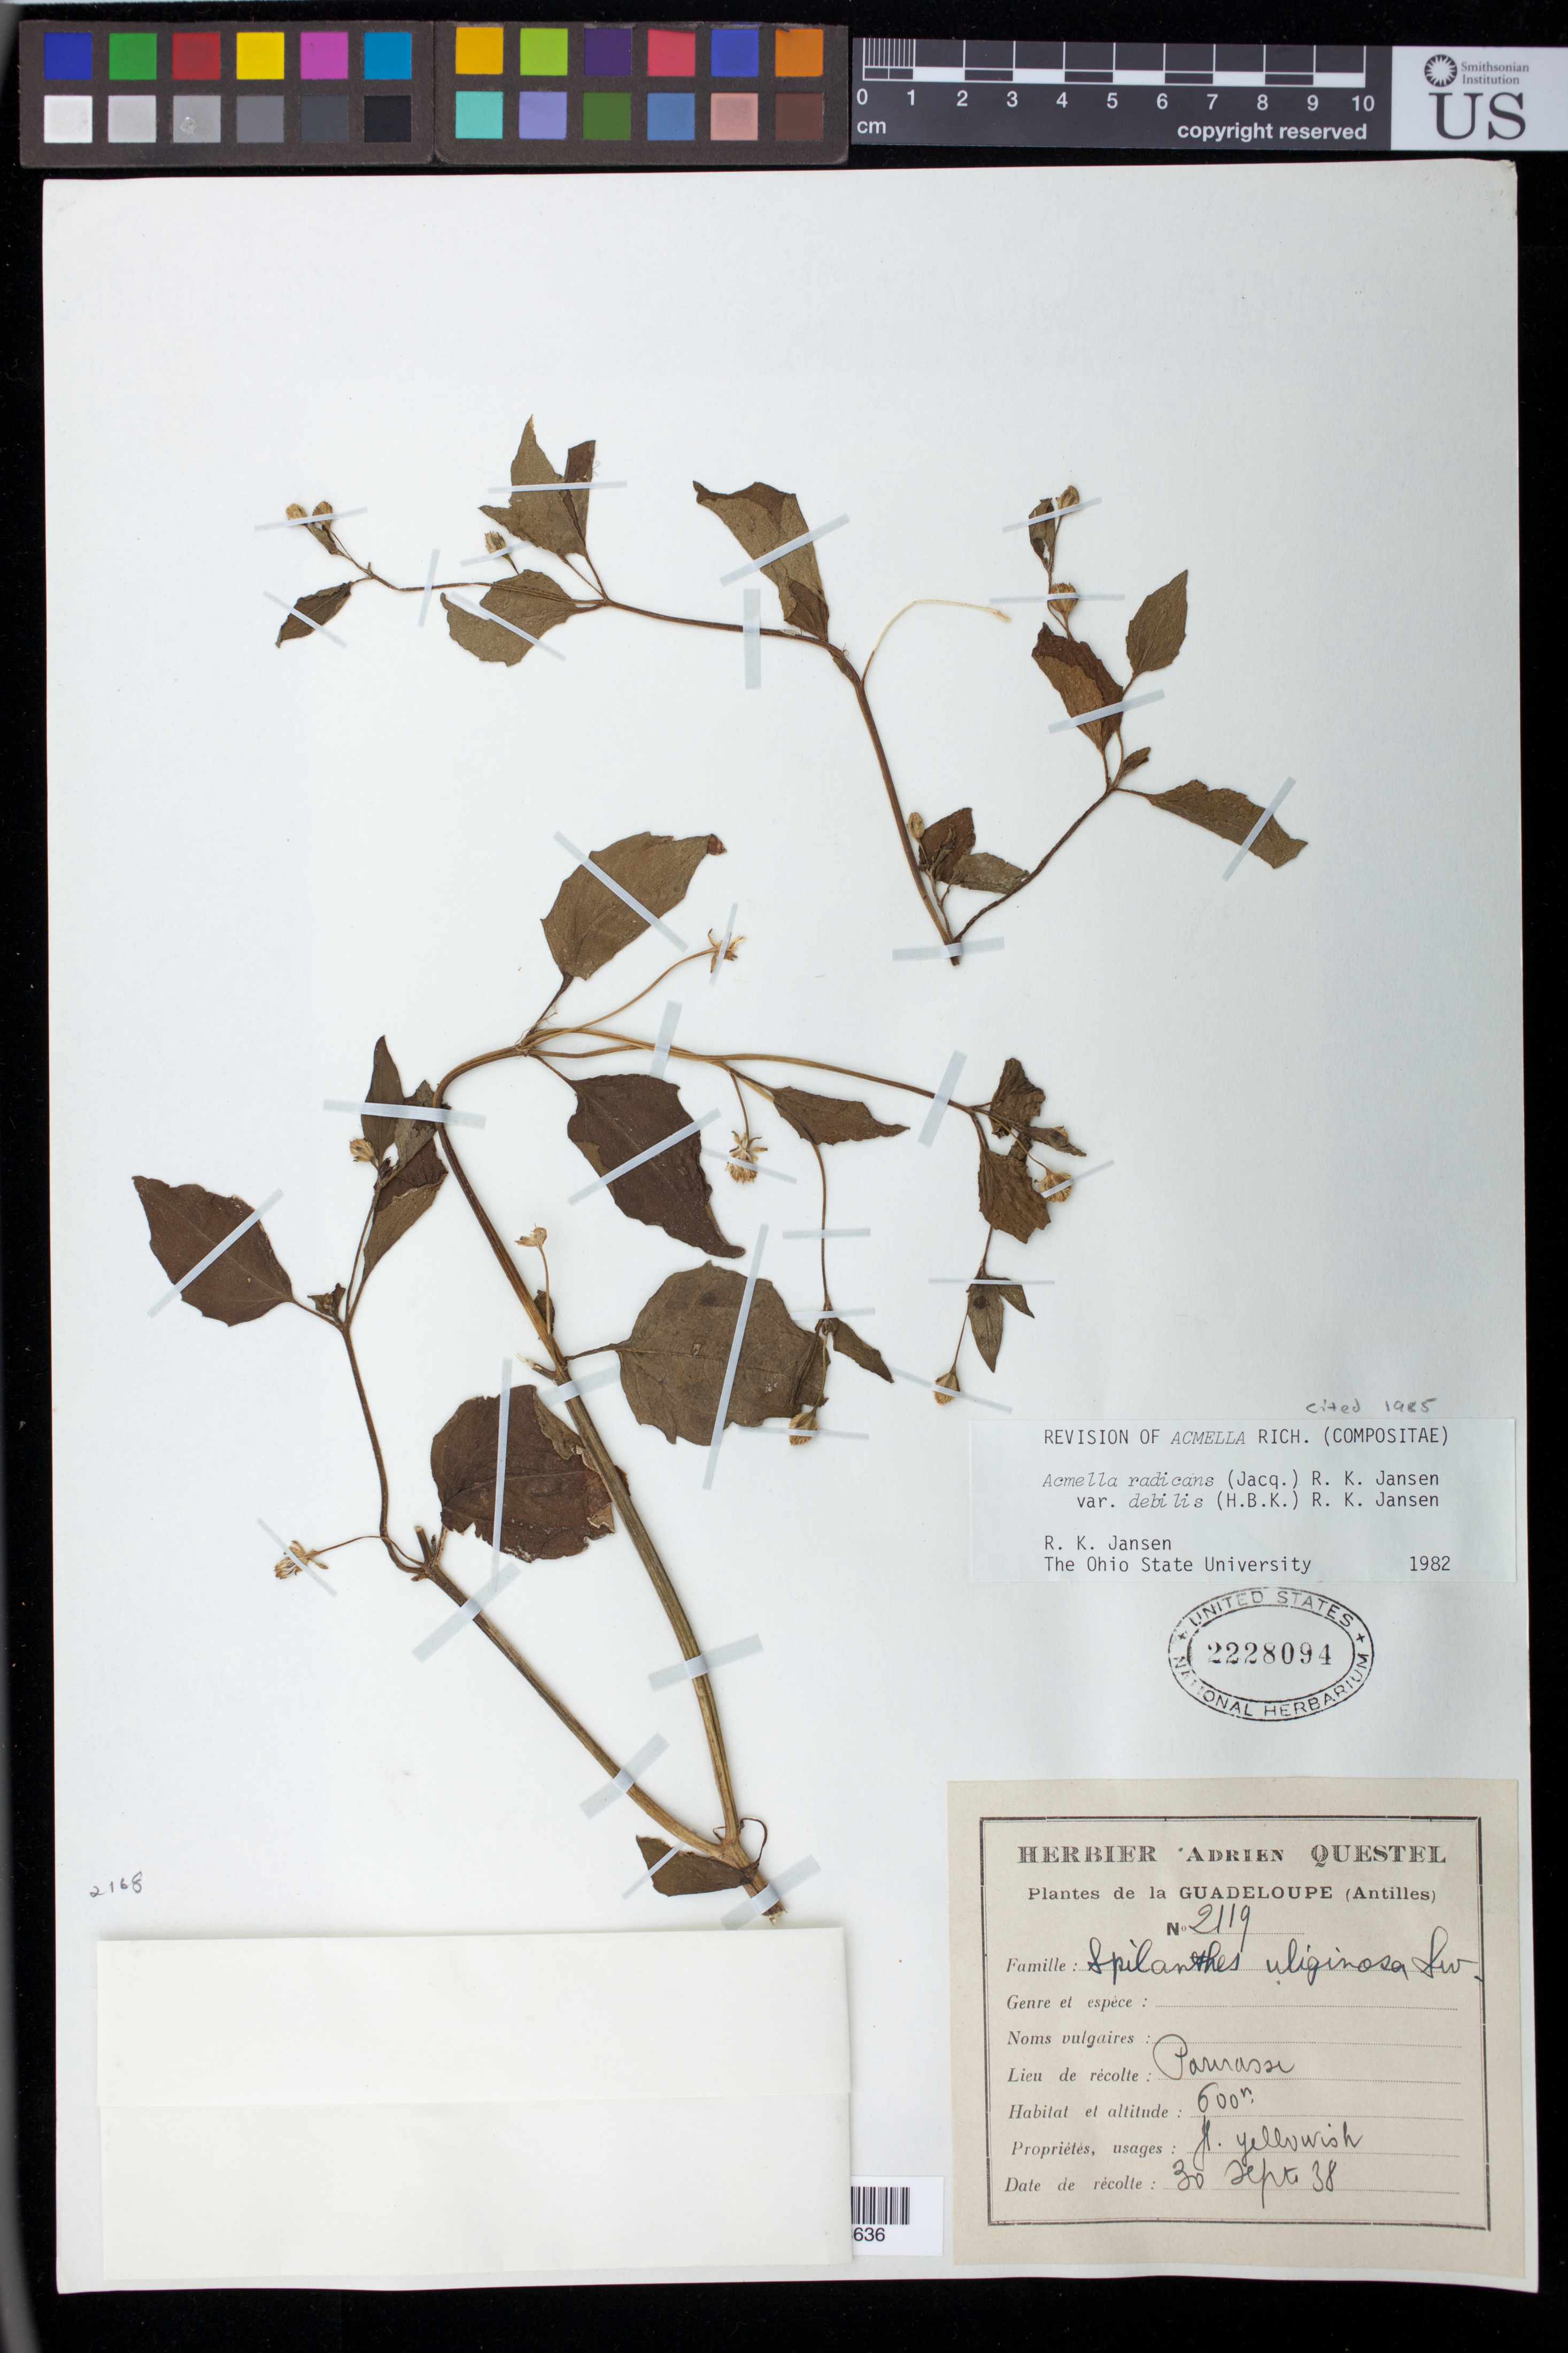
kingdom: Plantae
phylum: Tracheophyta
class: Magnoliopsida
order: Asterales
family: Asteraceae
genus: Acmella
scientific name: Acmella radicans var. debilis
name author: (Kunth) R.K. Jansen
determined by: Jansen, R. K.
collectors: A. Questel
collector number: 2119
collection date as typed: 30 Sep 1938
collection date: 1938-09-30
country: Guadeloupe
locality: "Parnase"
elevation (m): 600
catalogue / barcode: US 2228094